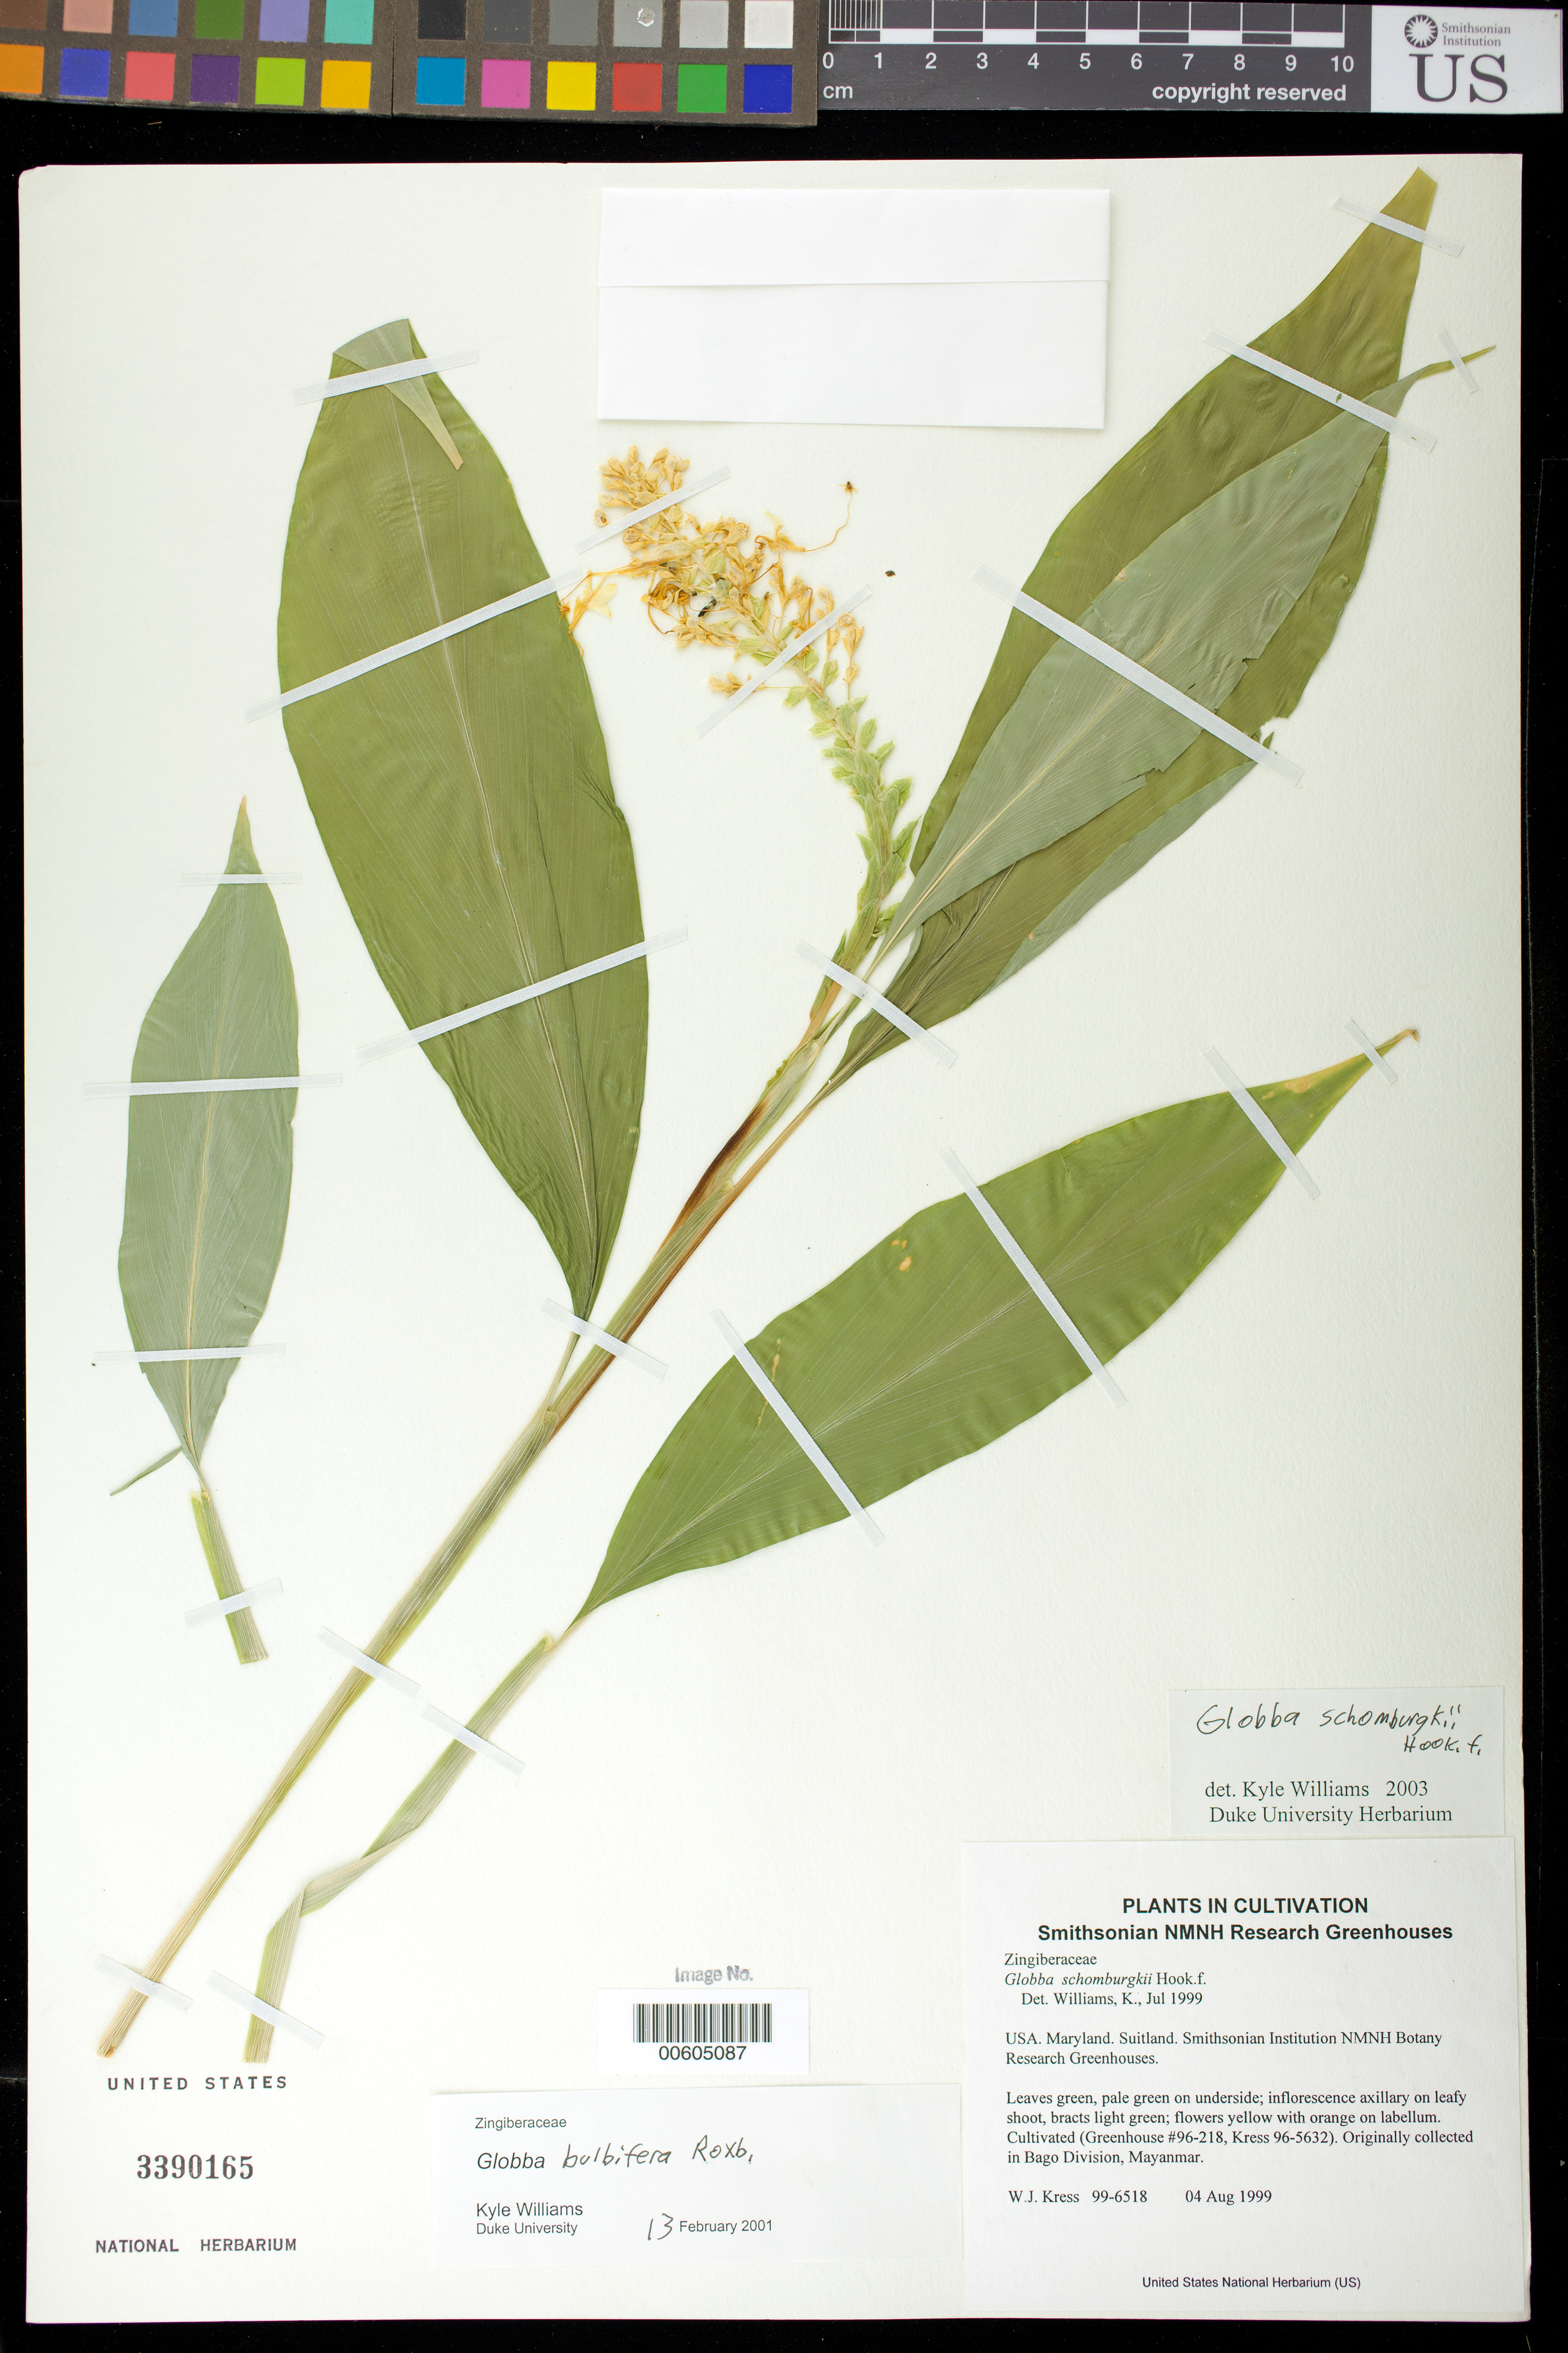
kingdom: Plantae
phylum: Tracheophyta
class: Liliopsida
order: Zingiberales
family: Zingiberaceae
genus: Globba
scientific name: Globba schomburgkii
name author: Hook. f.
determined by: Williams, K. J.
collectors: W. J. Kress & M. Bordelon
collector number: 99-6518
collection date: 1999-08-04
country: United States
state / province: Maryland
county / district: Prince George's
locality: NMNH Botany Research Greenhouses. Suitland.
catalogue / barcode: US 3390165